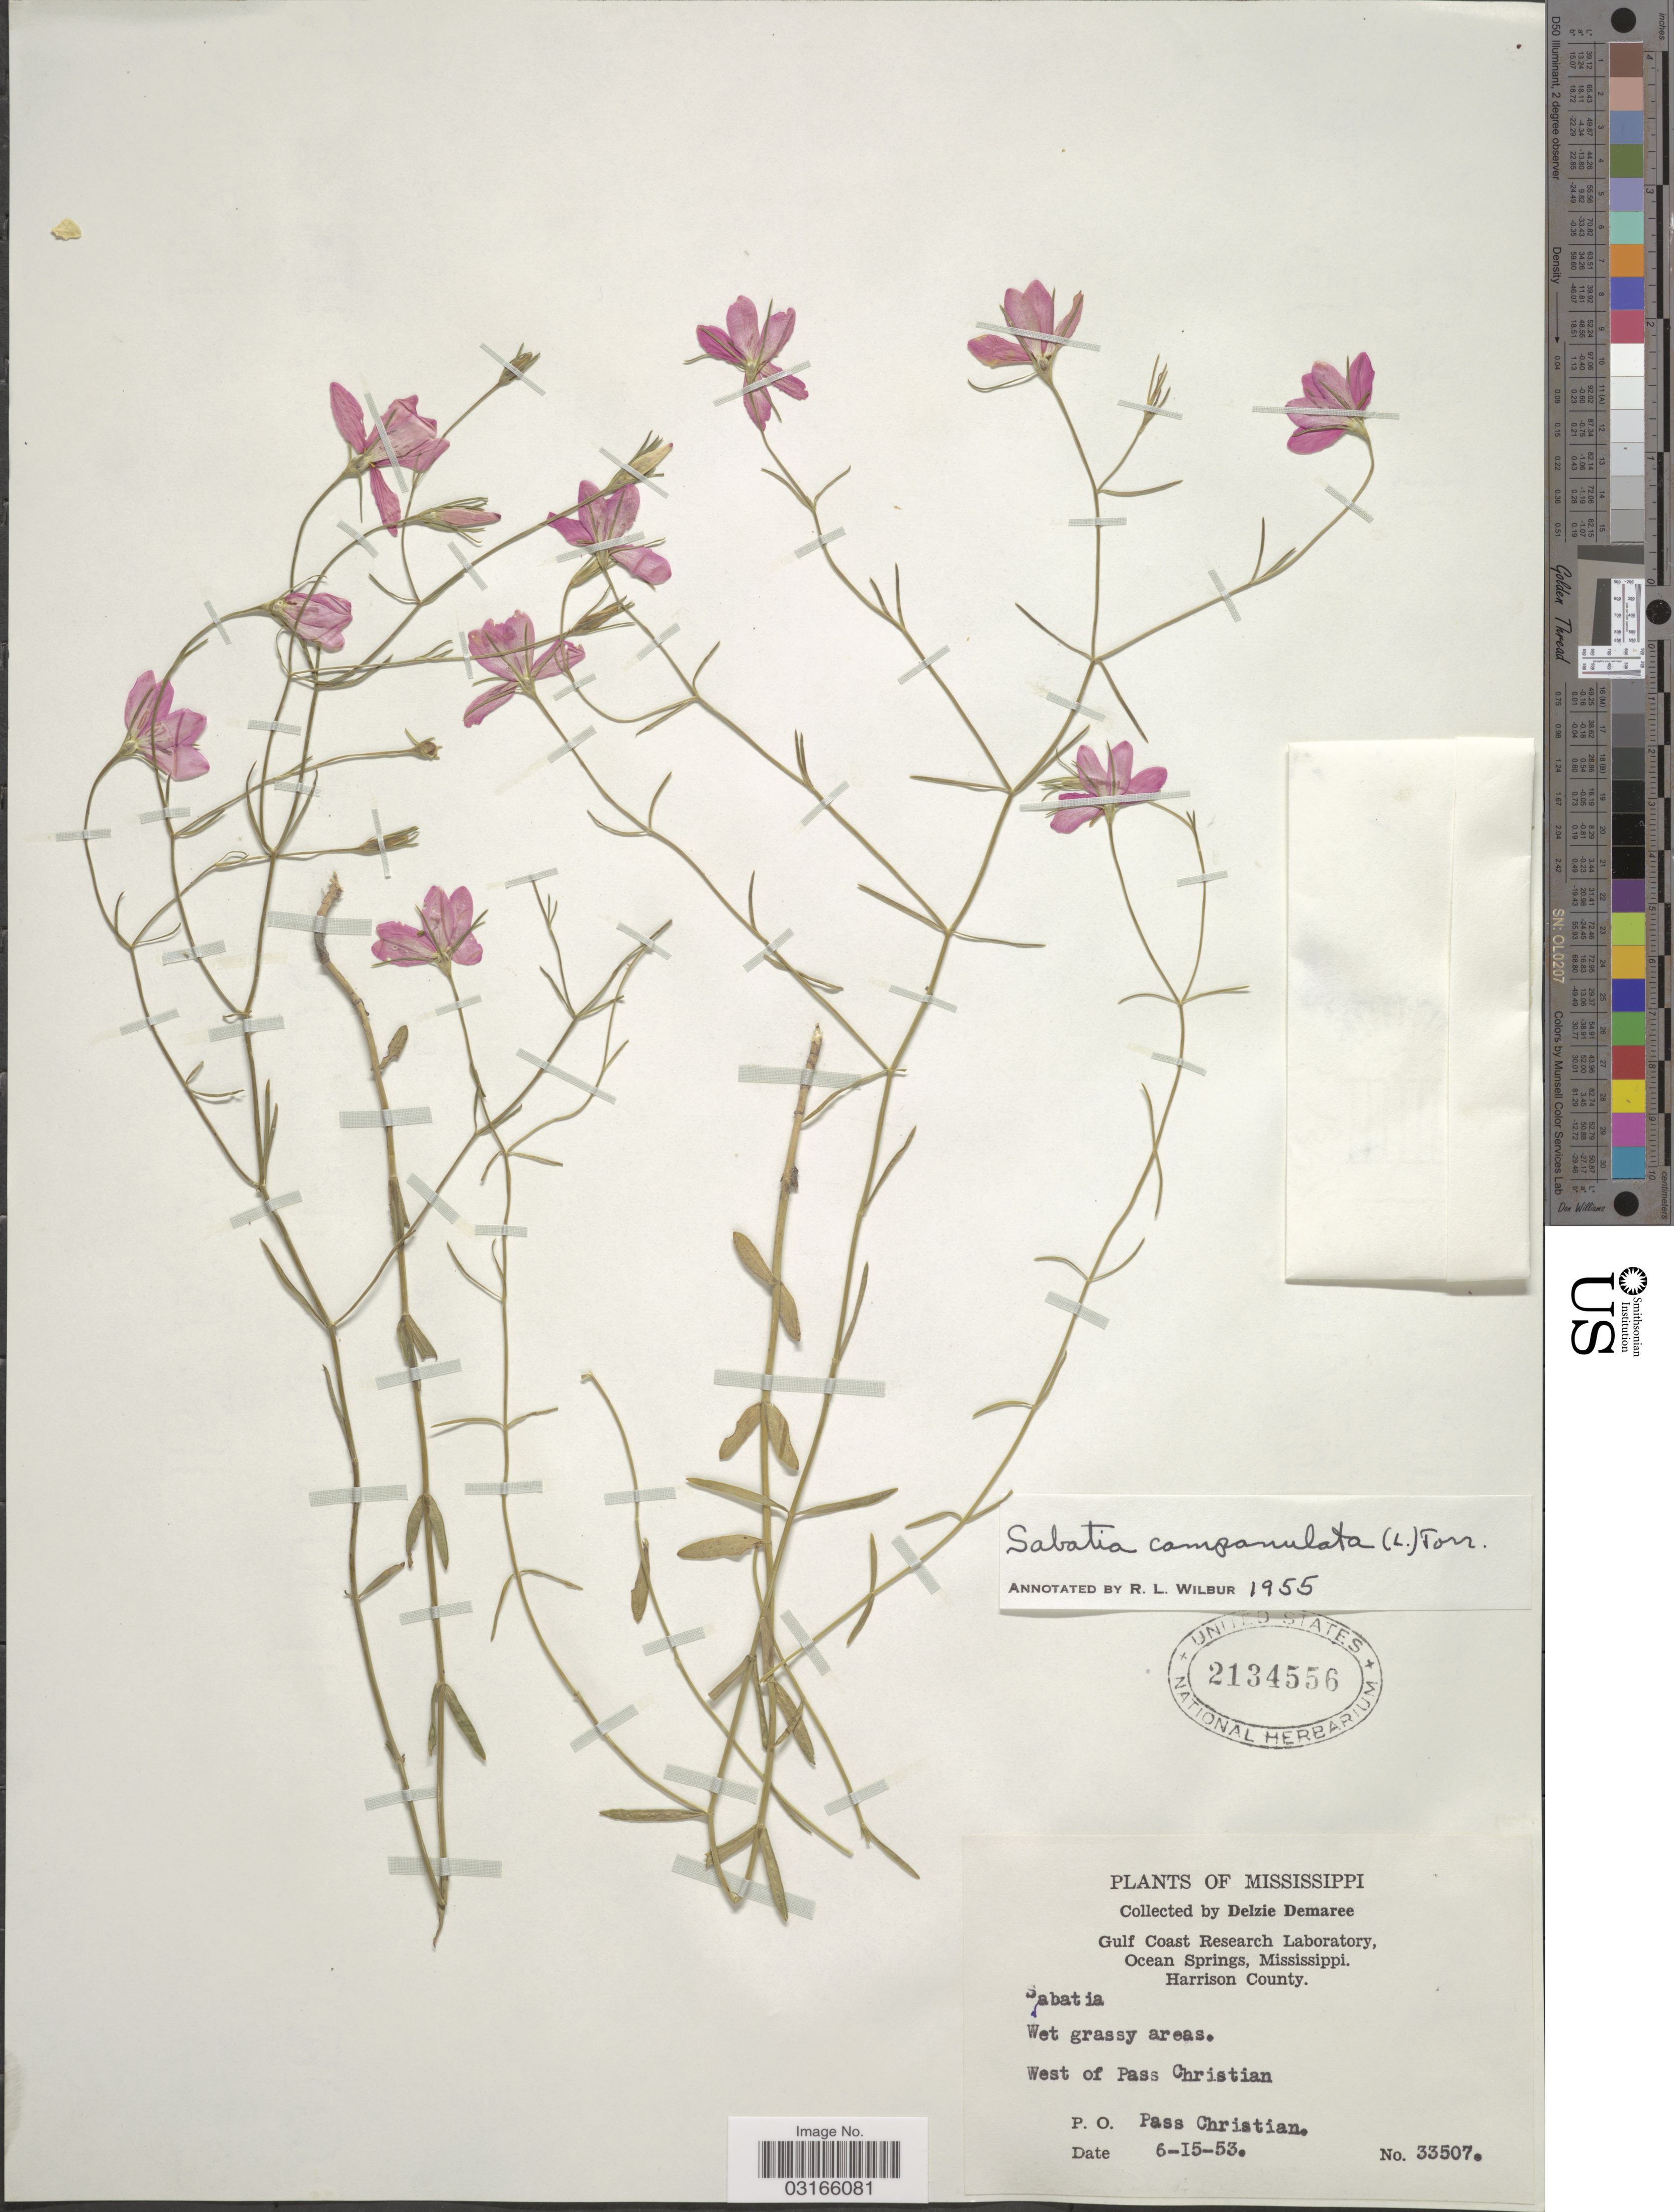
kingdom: Plantae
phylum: Tracheophyta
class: Magnoliopsida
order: Gentianales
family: Gentianaceae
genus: Sabatia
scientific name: Sabatia campanulata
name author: (L.) Torr.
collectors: D. Demaree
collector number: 33507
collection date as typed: Transcribed d/m/y: 15/6/53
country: United States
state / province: Mississippi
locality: Gulf Coast Research Laboratory, Ocean Springs, Harrison County. West of Pass Christian. P.O. Pass Christian.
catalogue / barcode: US 2134556